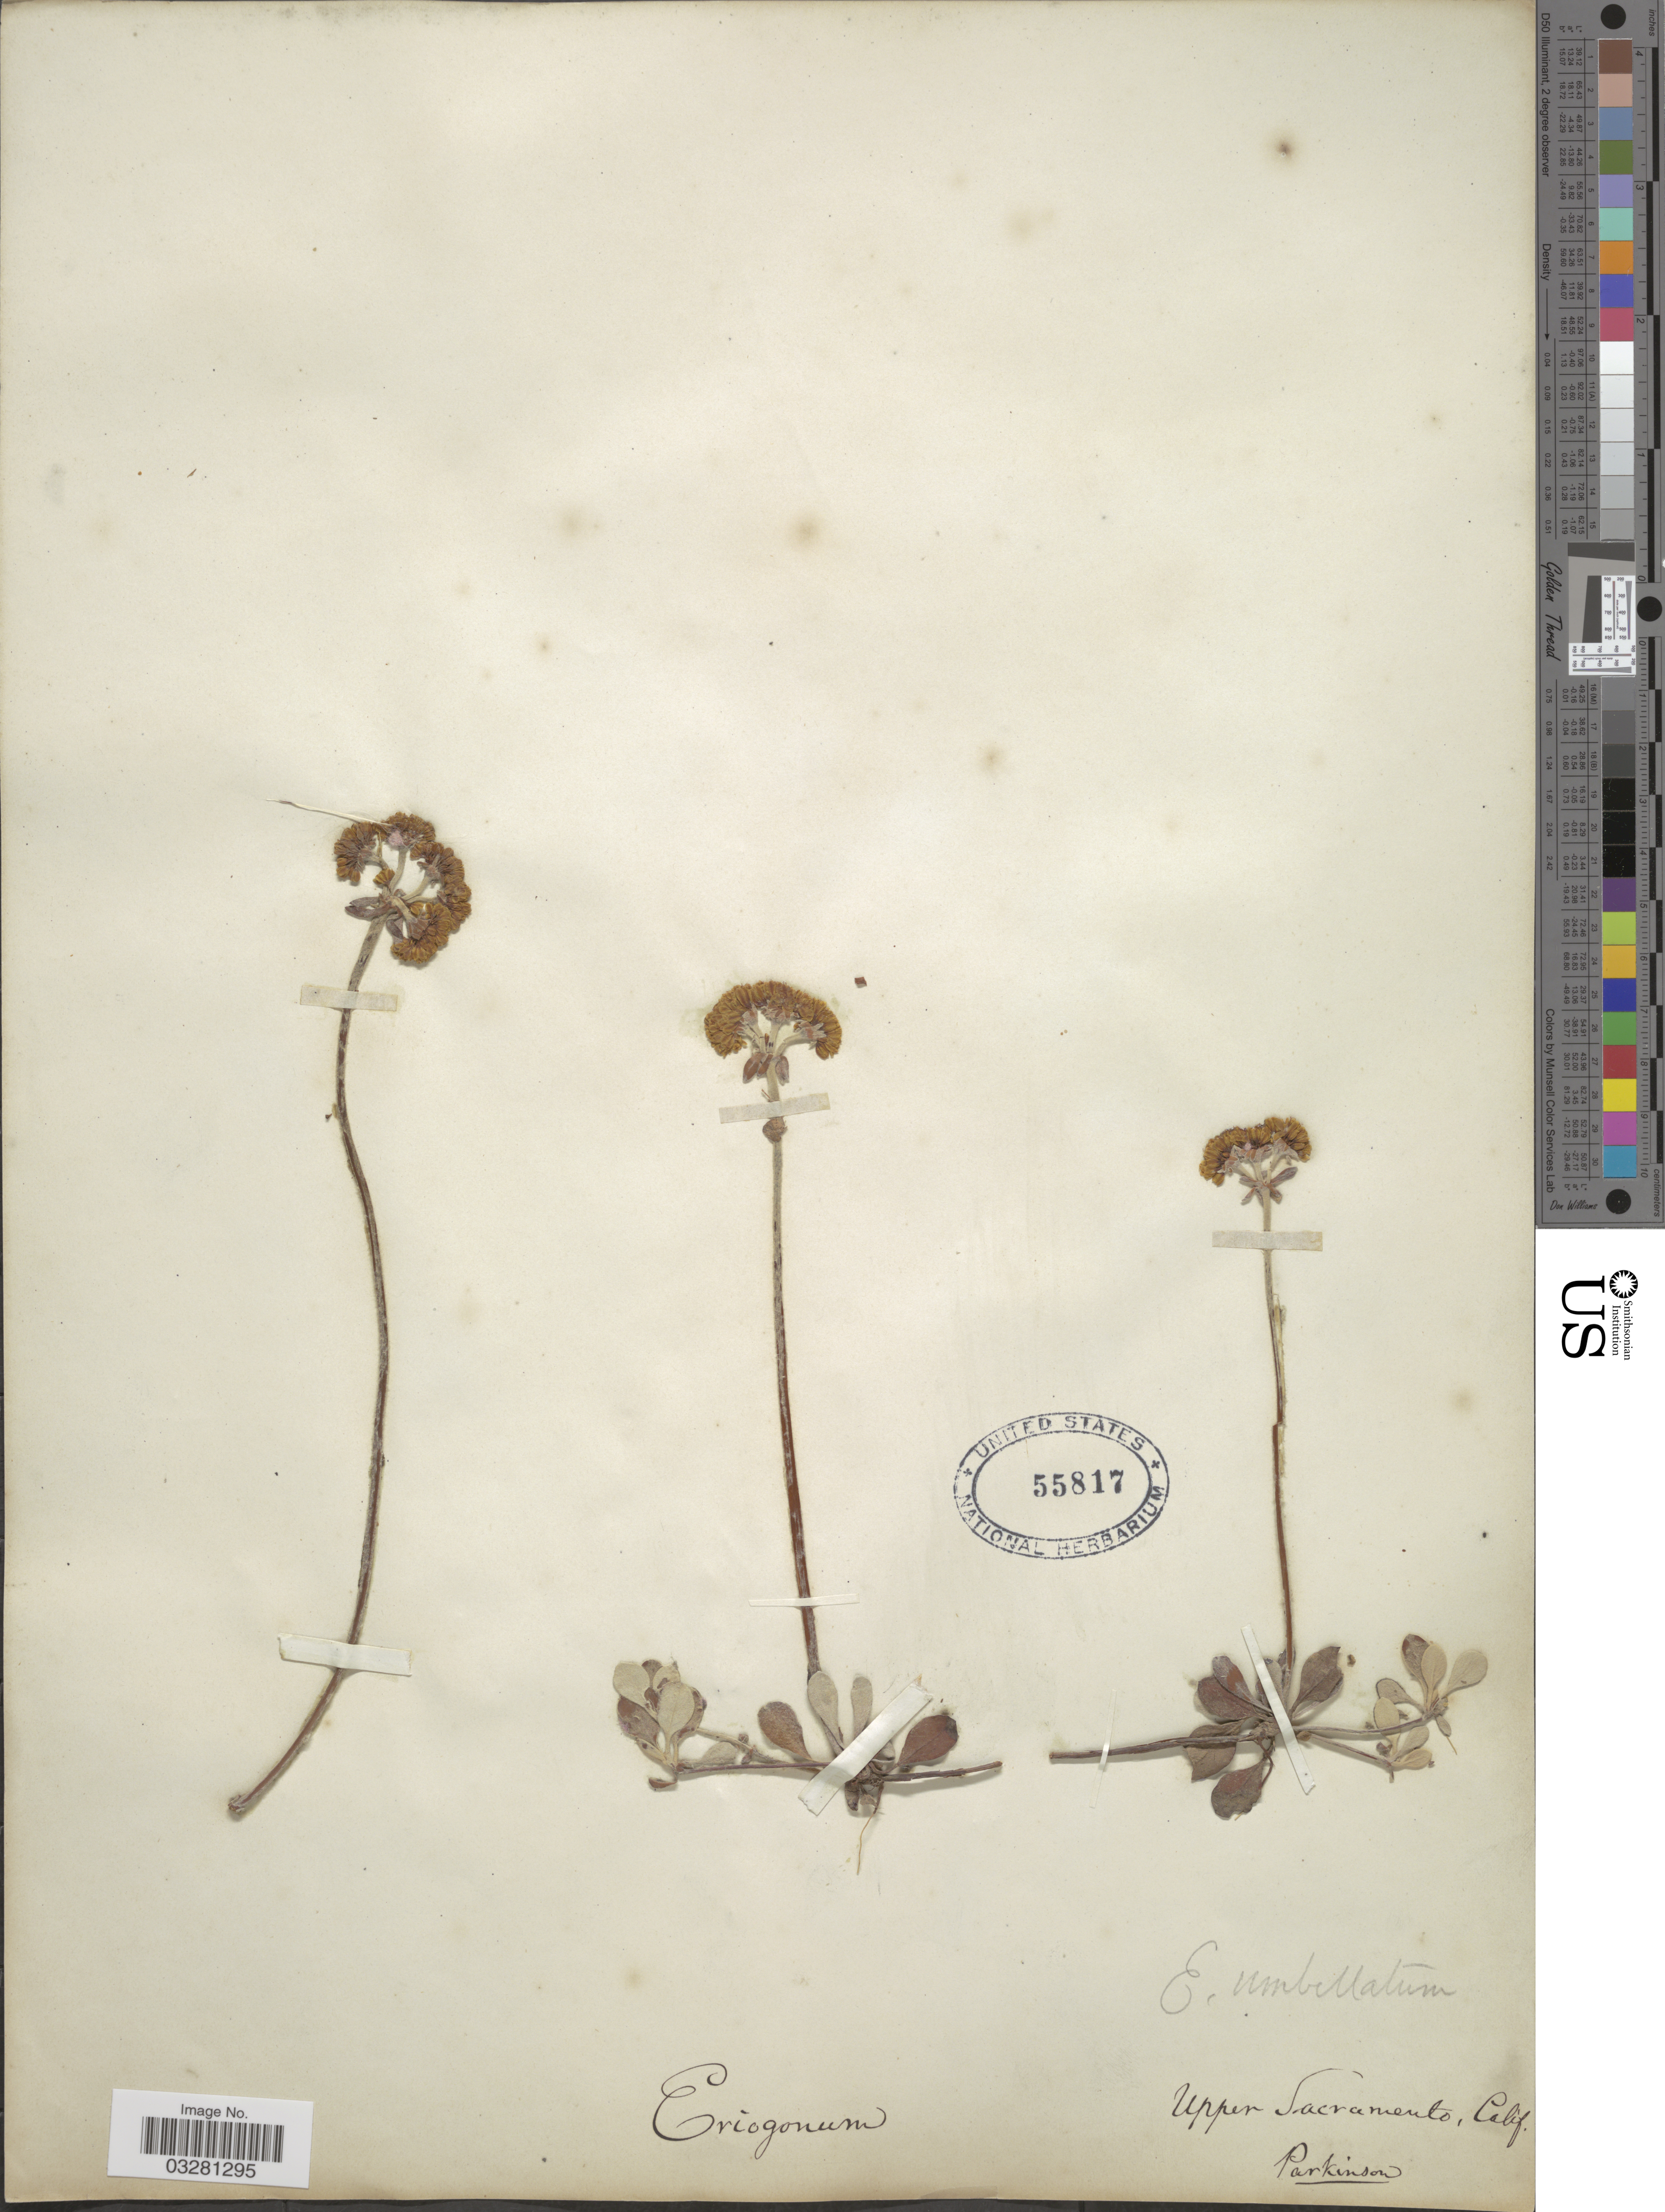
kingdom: Plantae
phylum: Tracheophyta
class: Magnoliopsida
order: Caryophyllales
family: Polygonaceae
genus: Eriogonum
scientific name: Eriogonum umbellatum var. umbellatum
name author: Torr.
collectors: Parkinson, --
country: United States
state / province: California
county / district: Sacramento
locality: Upper Sacramento, Calif.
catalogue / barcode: US 55817